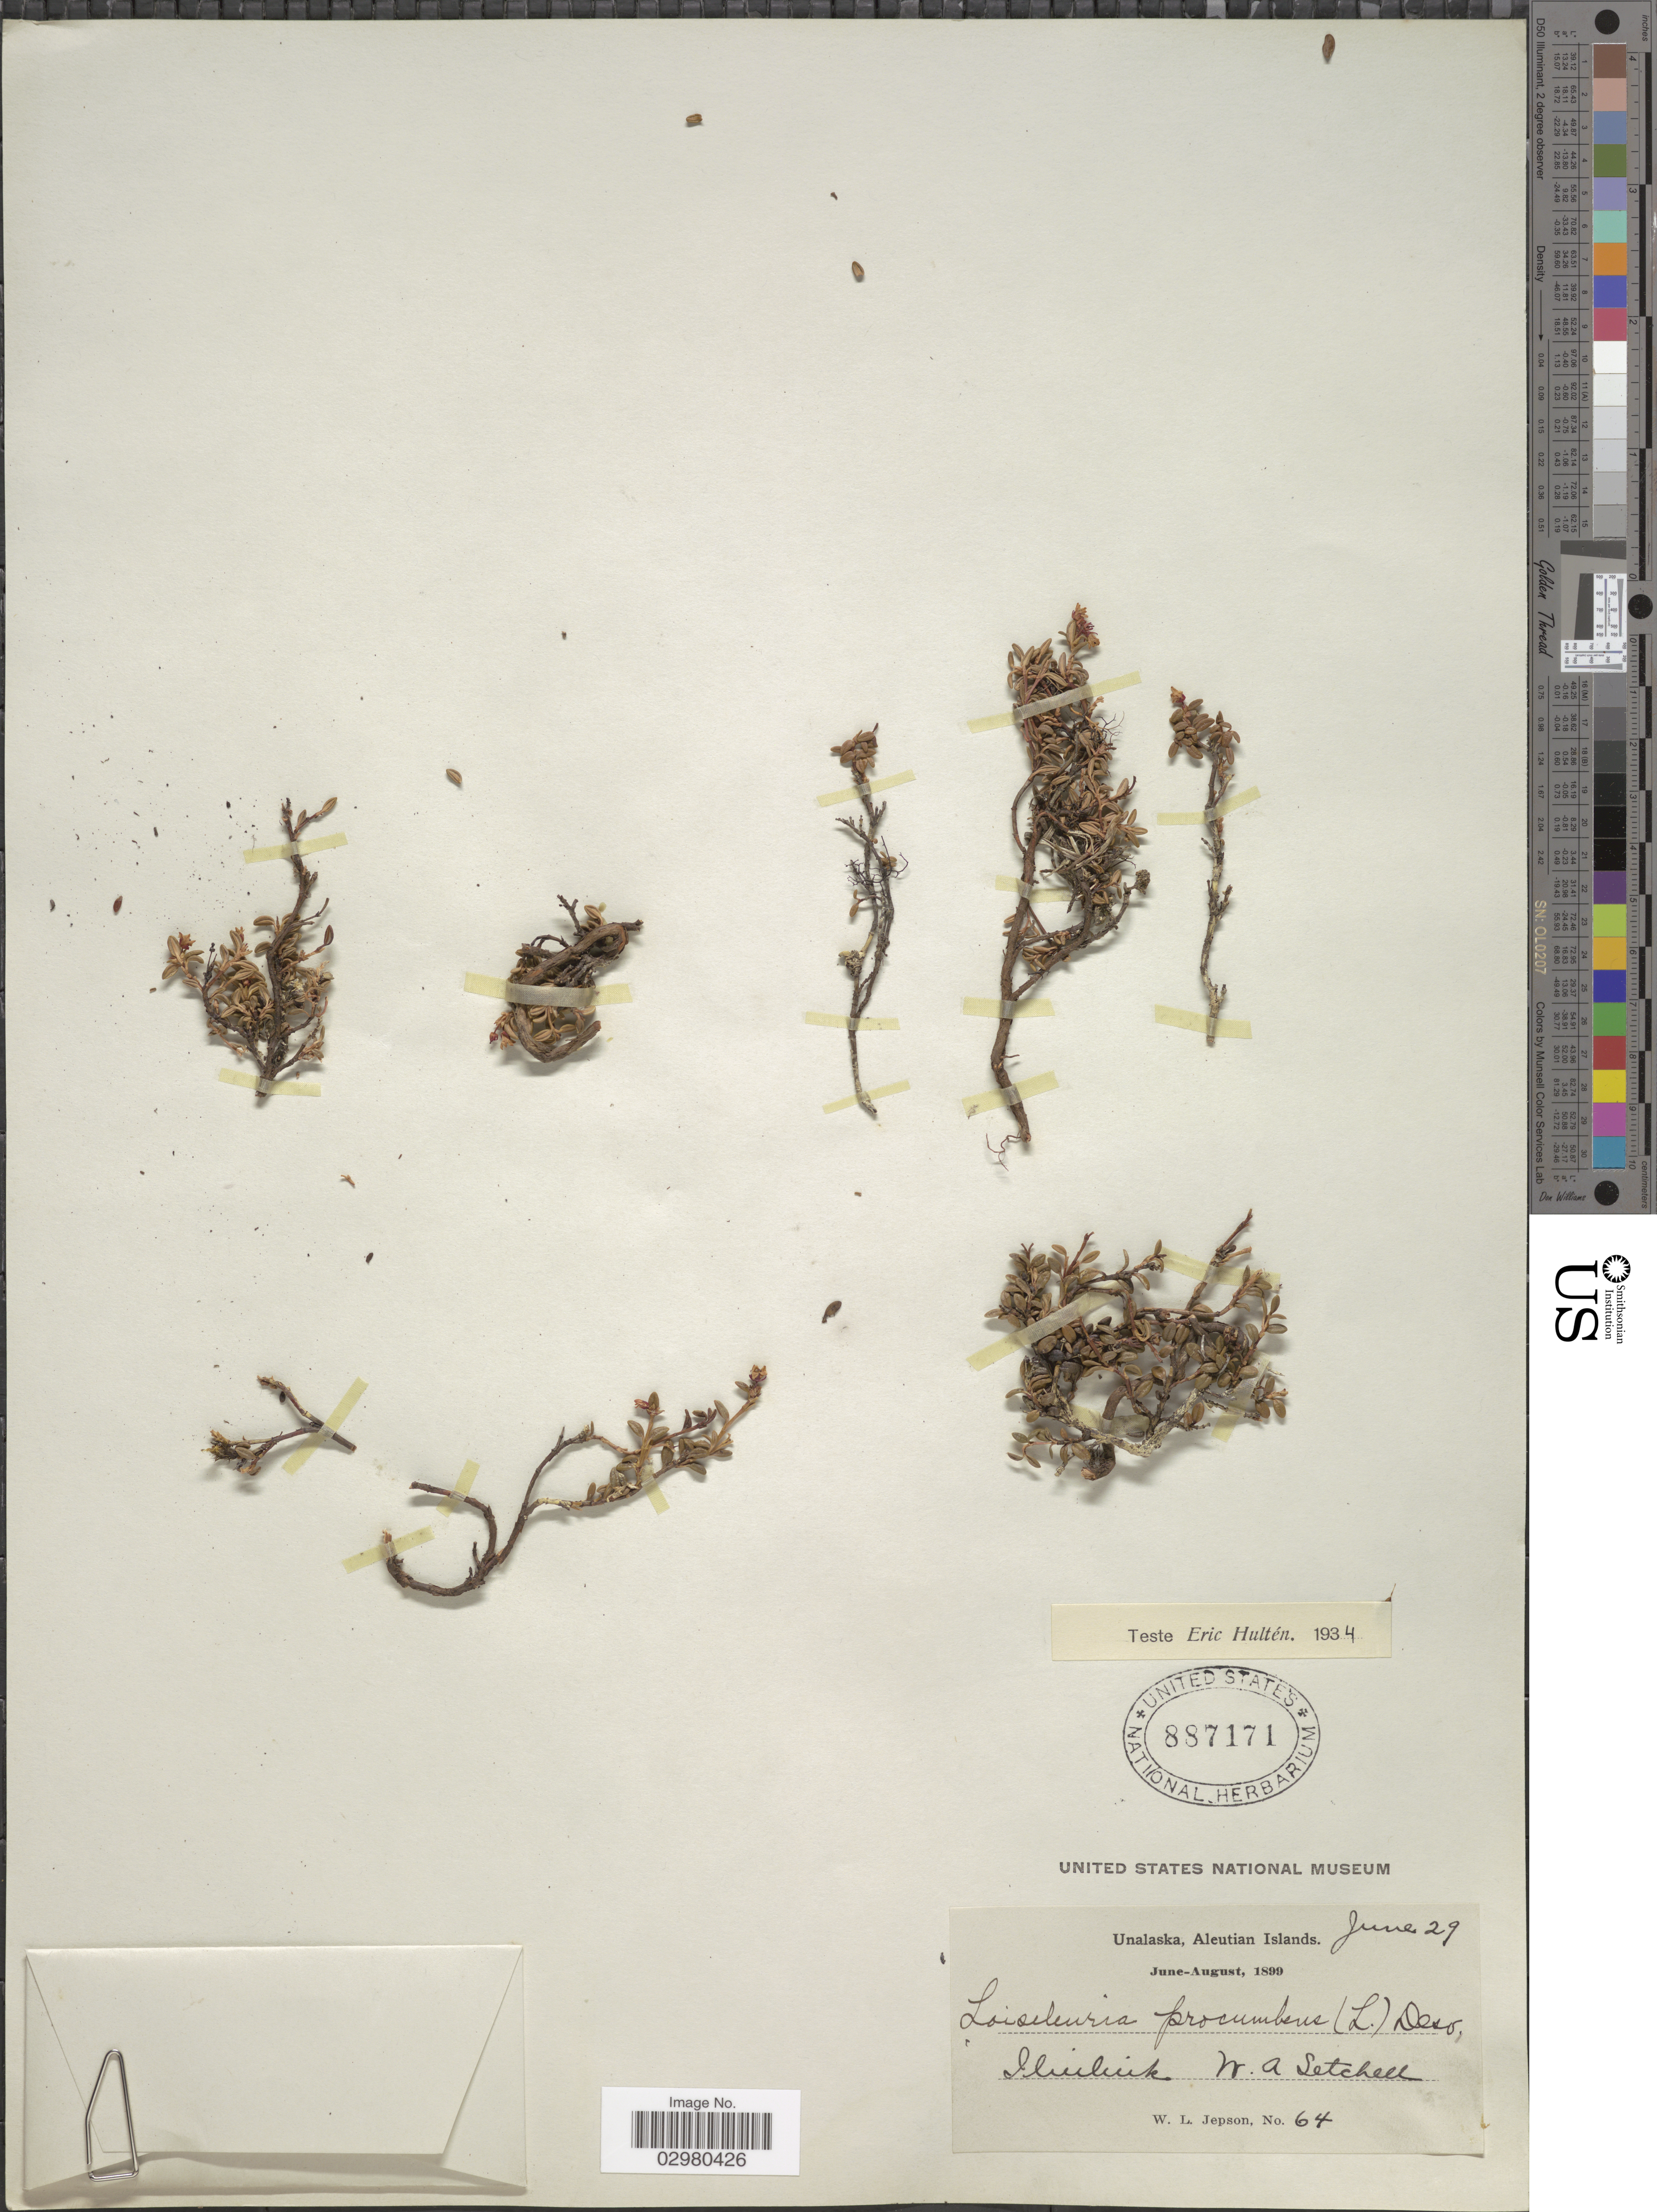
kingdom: Plantae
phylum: Tracheophyta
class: Magnoliopsida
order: Ericales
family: Ericaceae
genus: Loiseleuria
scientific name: Loiseleuria procumbens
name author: (L.) Desv.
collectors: W. L. Jepson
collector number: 64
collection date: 1899-06-29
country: United States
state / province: Alaska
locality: Unalaska, Aleutian ISlands. Iliuliuk W.A. Setchell.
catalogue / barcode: US 887171